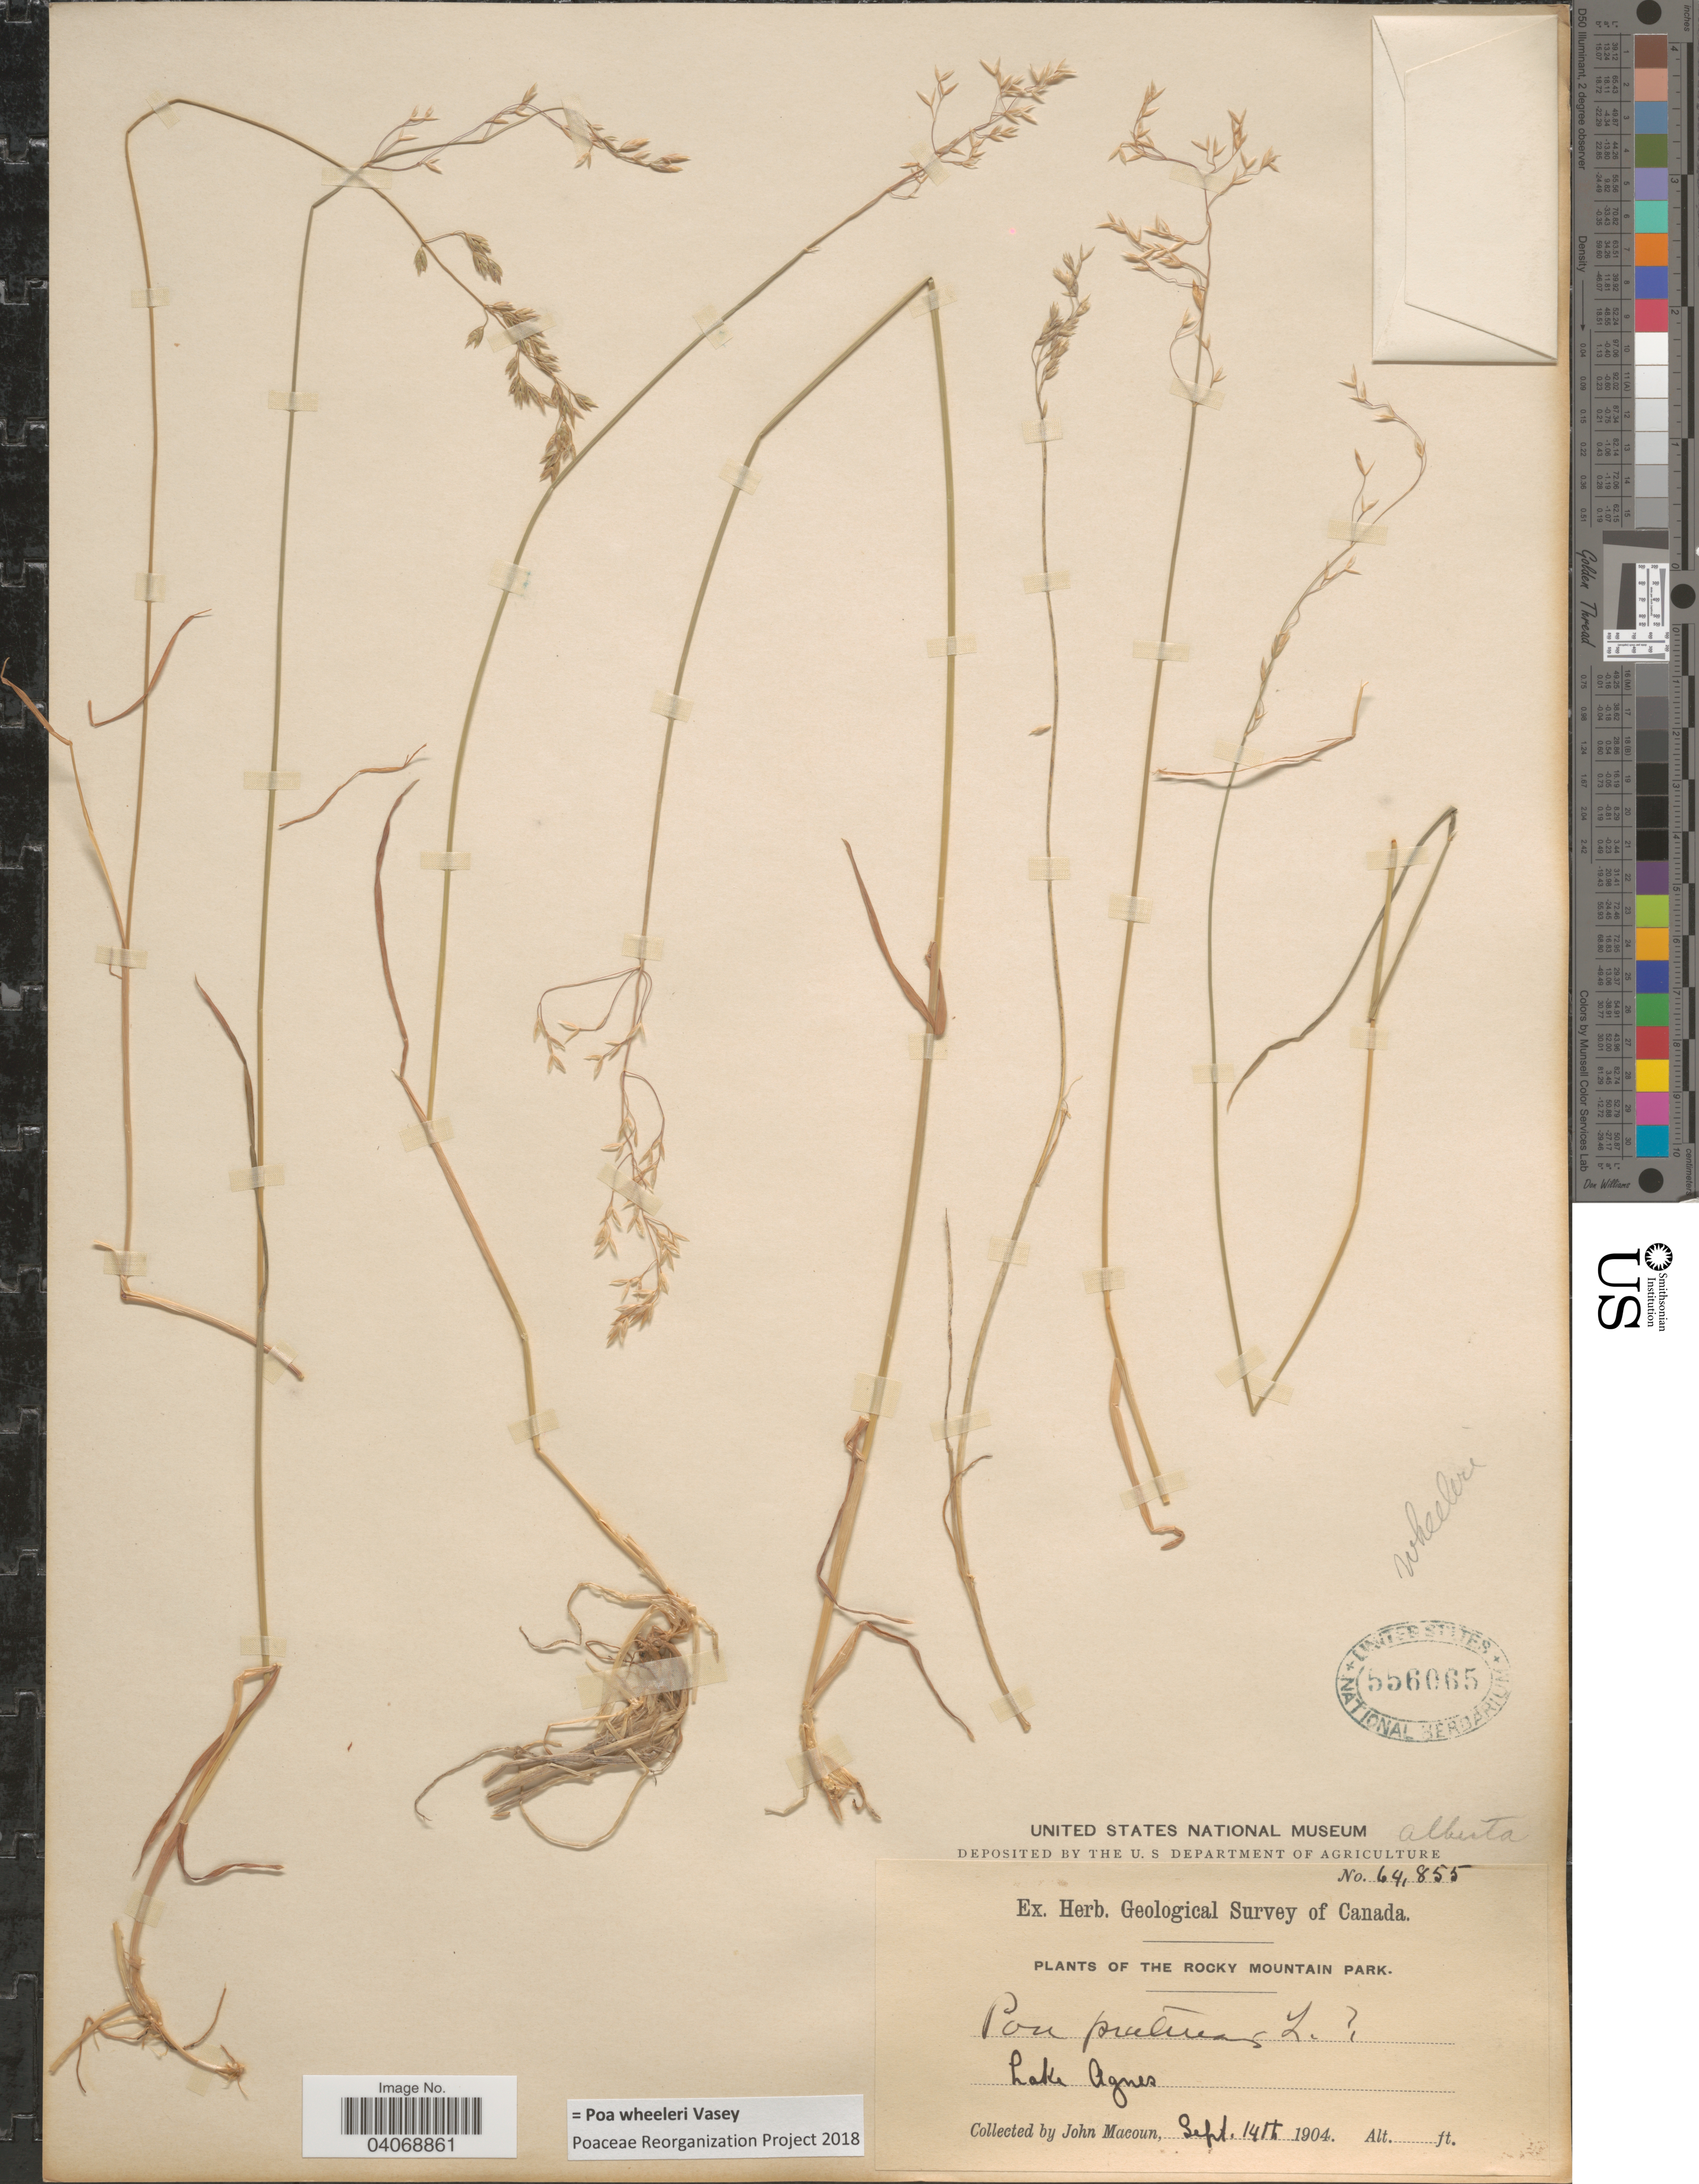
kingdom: Plantae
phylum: Tracheophyta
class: Liliopsida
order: Poales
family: Poaceae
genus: Poa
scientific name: Poa wheeleri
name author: Vasey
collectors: J. Macoun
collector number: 64855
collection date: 1904-09-14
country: Canada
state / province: Alberta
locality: Herb. Geological Survey of Canada. The Rocky Mountain Park. Lake Agnes.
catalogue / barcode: US 556065